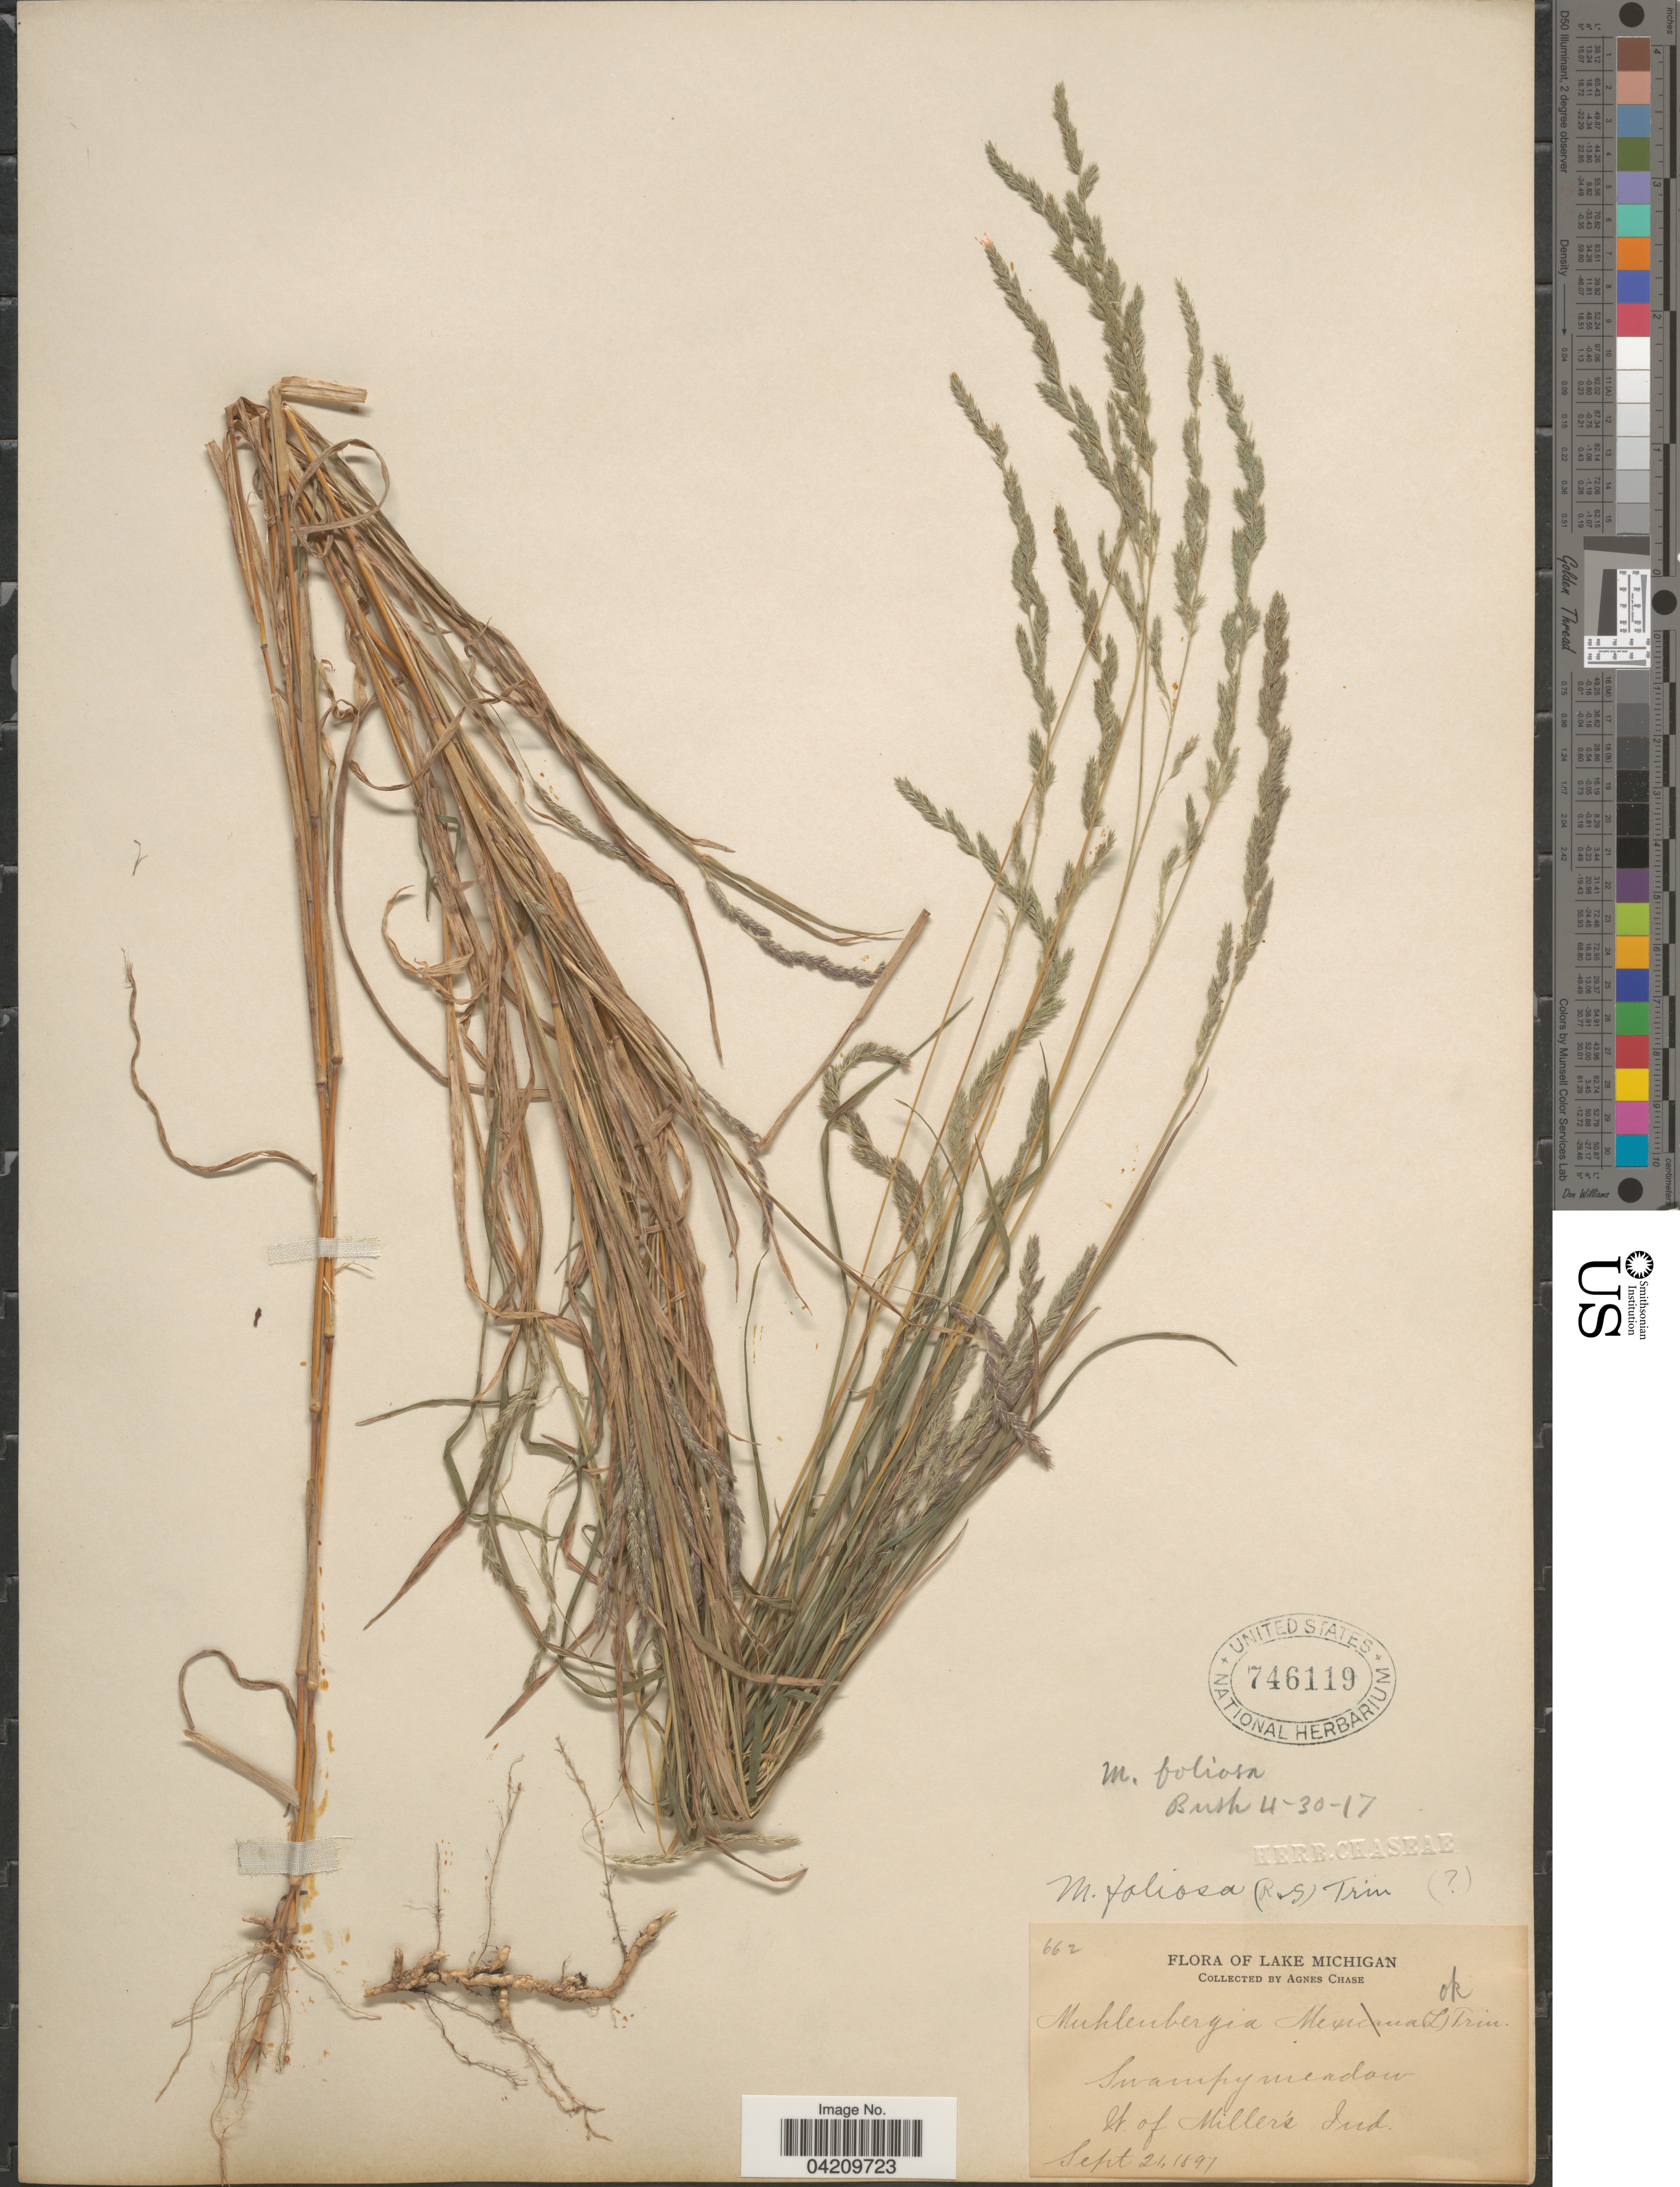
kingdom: Plantae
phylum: Tracheophyta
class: Liliopsida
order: Poales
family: Poaceae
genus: Muhlenbergia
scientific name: Muhlenbergia mexicana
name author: (L.) Trin.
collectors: A. Chase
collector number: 662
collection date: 1897-09-21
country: United States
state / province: Indiana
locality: Lake Michigan. W. of Miller's.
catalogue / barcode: US 746119